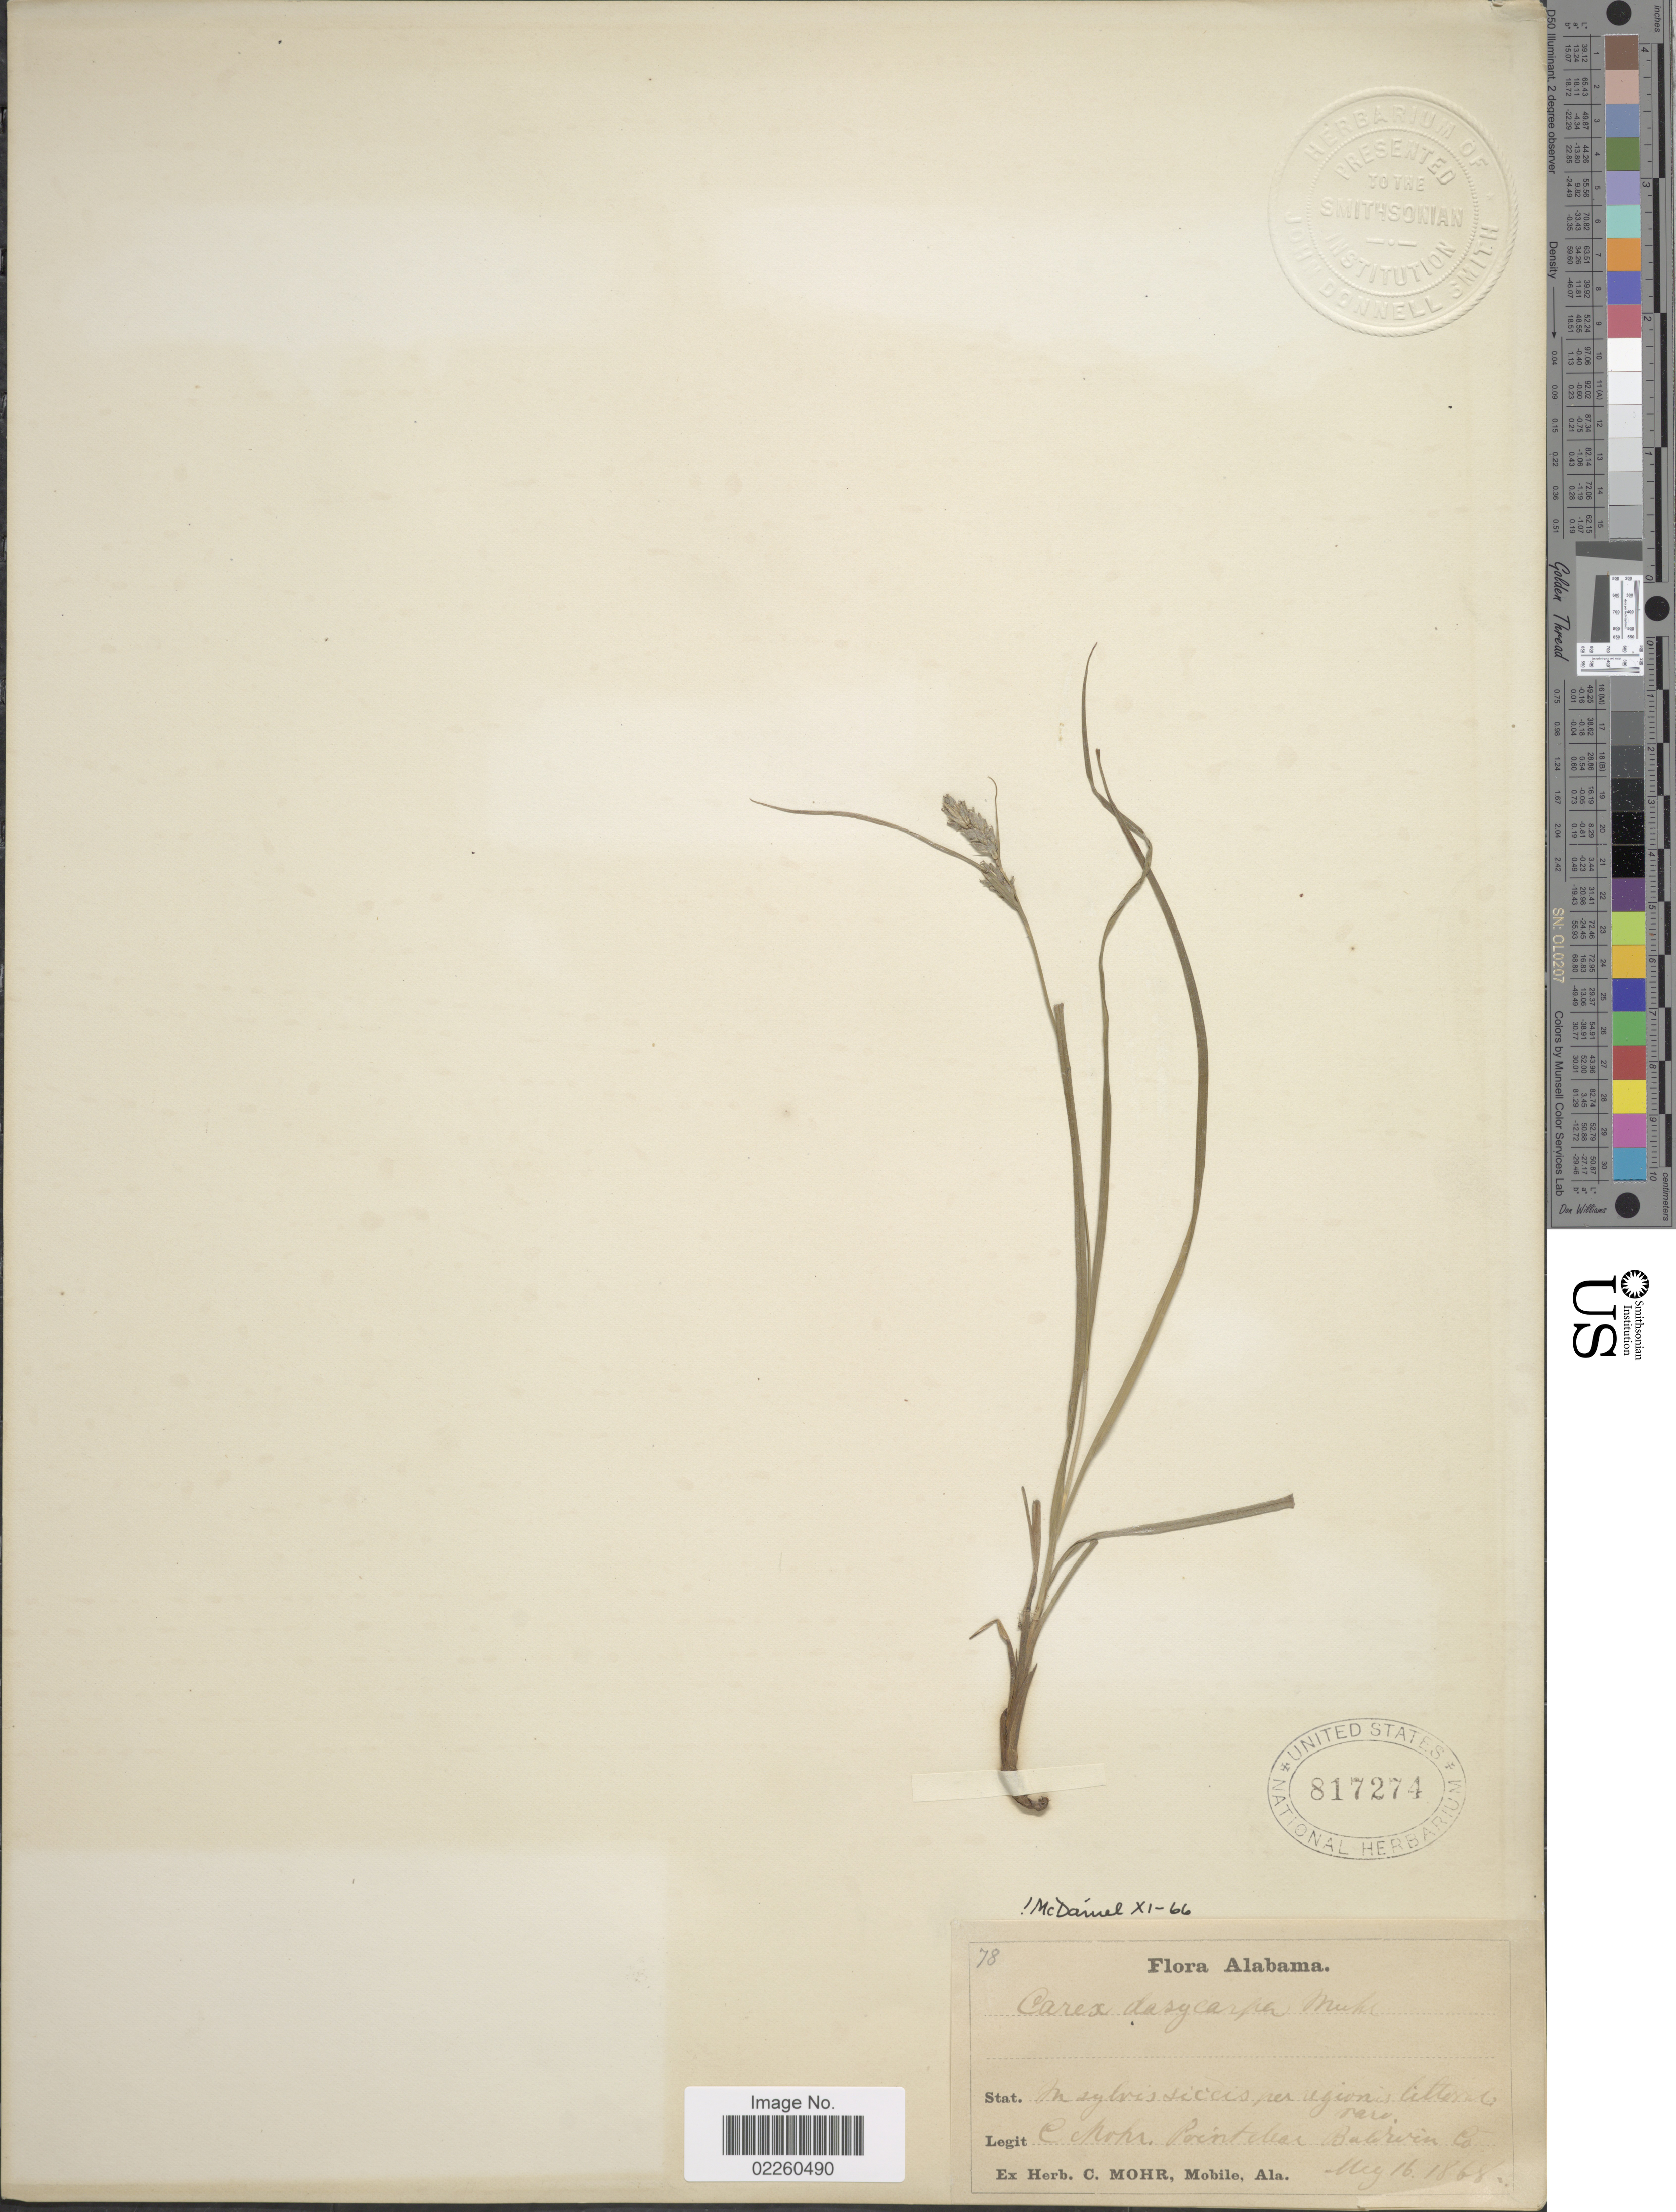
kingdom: Plantae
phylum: Tracheophyta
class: Liliopsida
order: Poales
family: Cyperaceae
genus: Carex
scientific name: Carex dasycarpa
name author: Muhl.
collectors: C. T. Mohr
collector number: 78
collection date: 1868-05-16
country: United States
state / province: Alabama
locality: Point Near Baldwin Co.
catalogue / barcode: US 817274